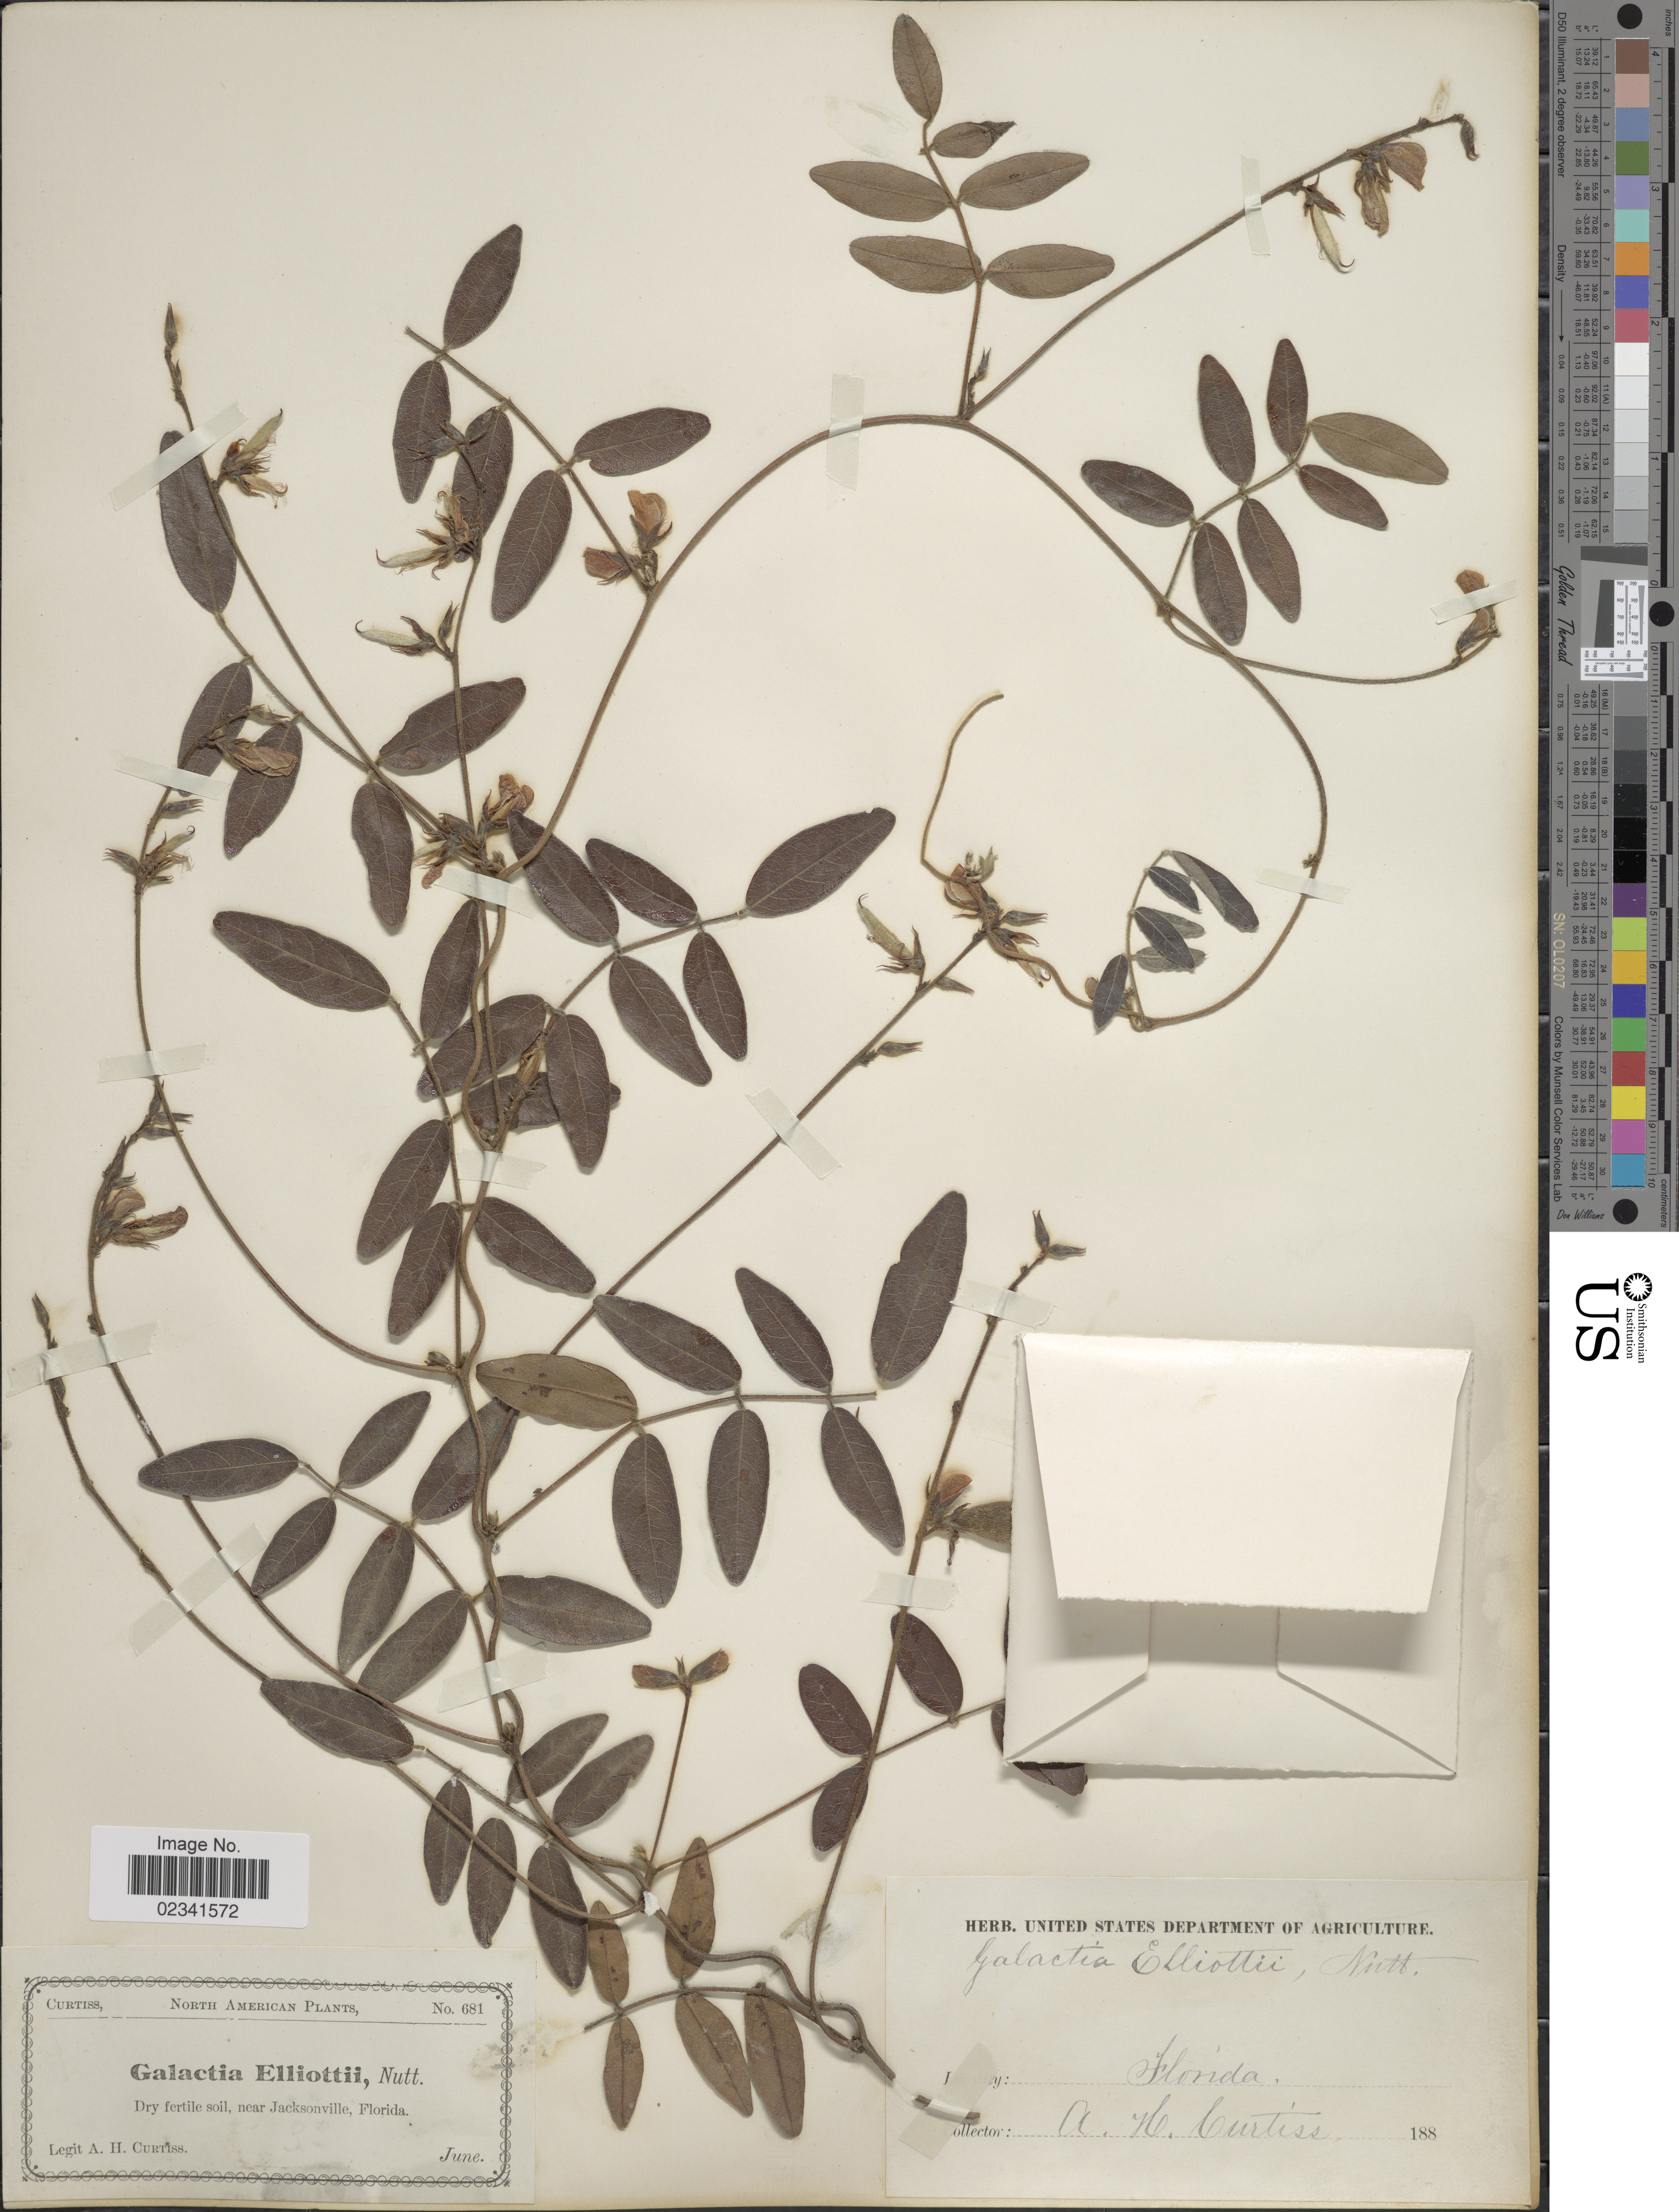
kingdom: Plantae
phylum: Tracheophyta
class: Magnoliopsida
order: Fabales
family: Fabaceae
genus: Galactia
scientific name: Galactia elliottii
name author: Nutt.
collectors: A. H. Curtiss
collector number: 681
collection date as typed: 188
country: United States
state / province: Florida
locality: Dry fertile soil, near Jacksonville